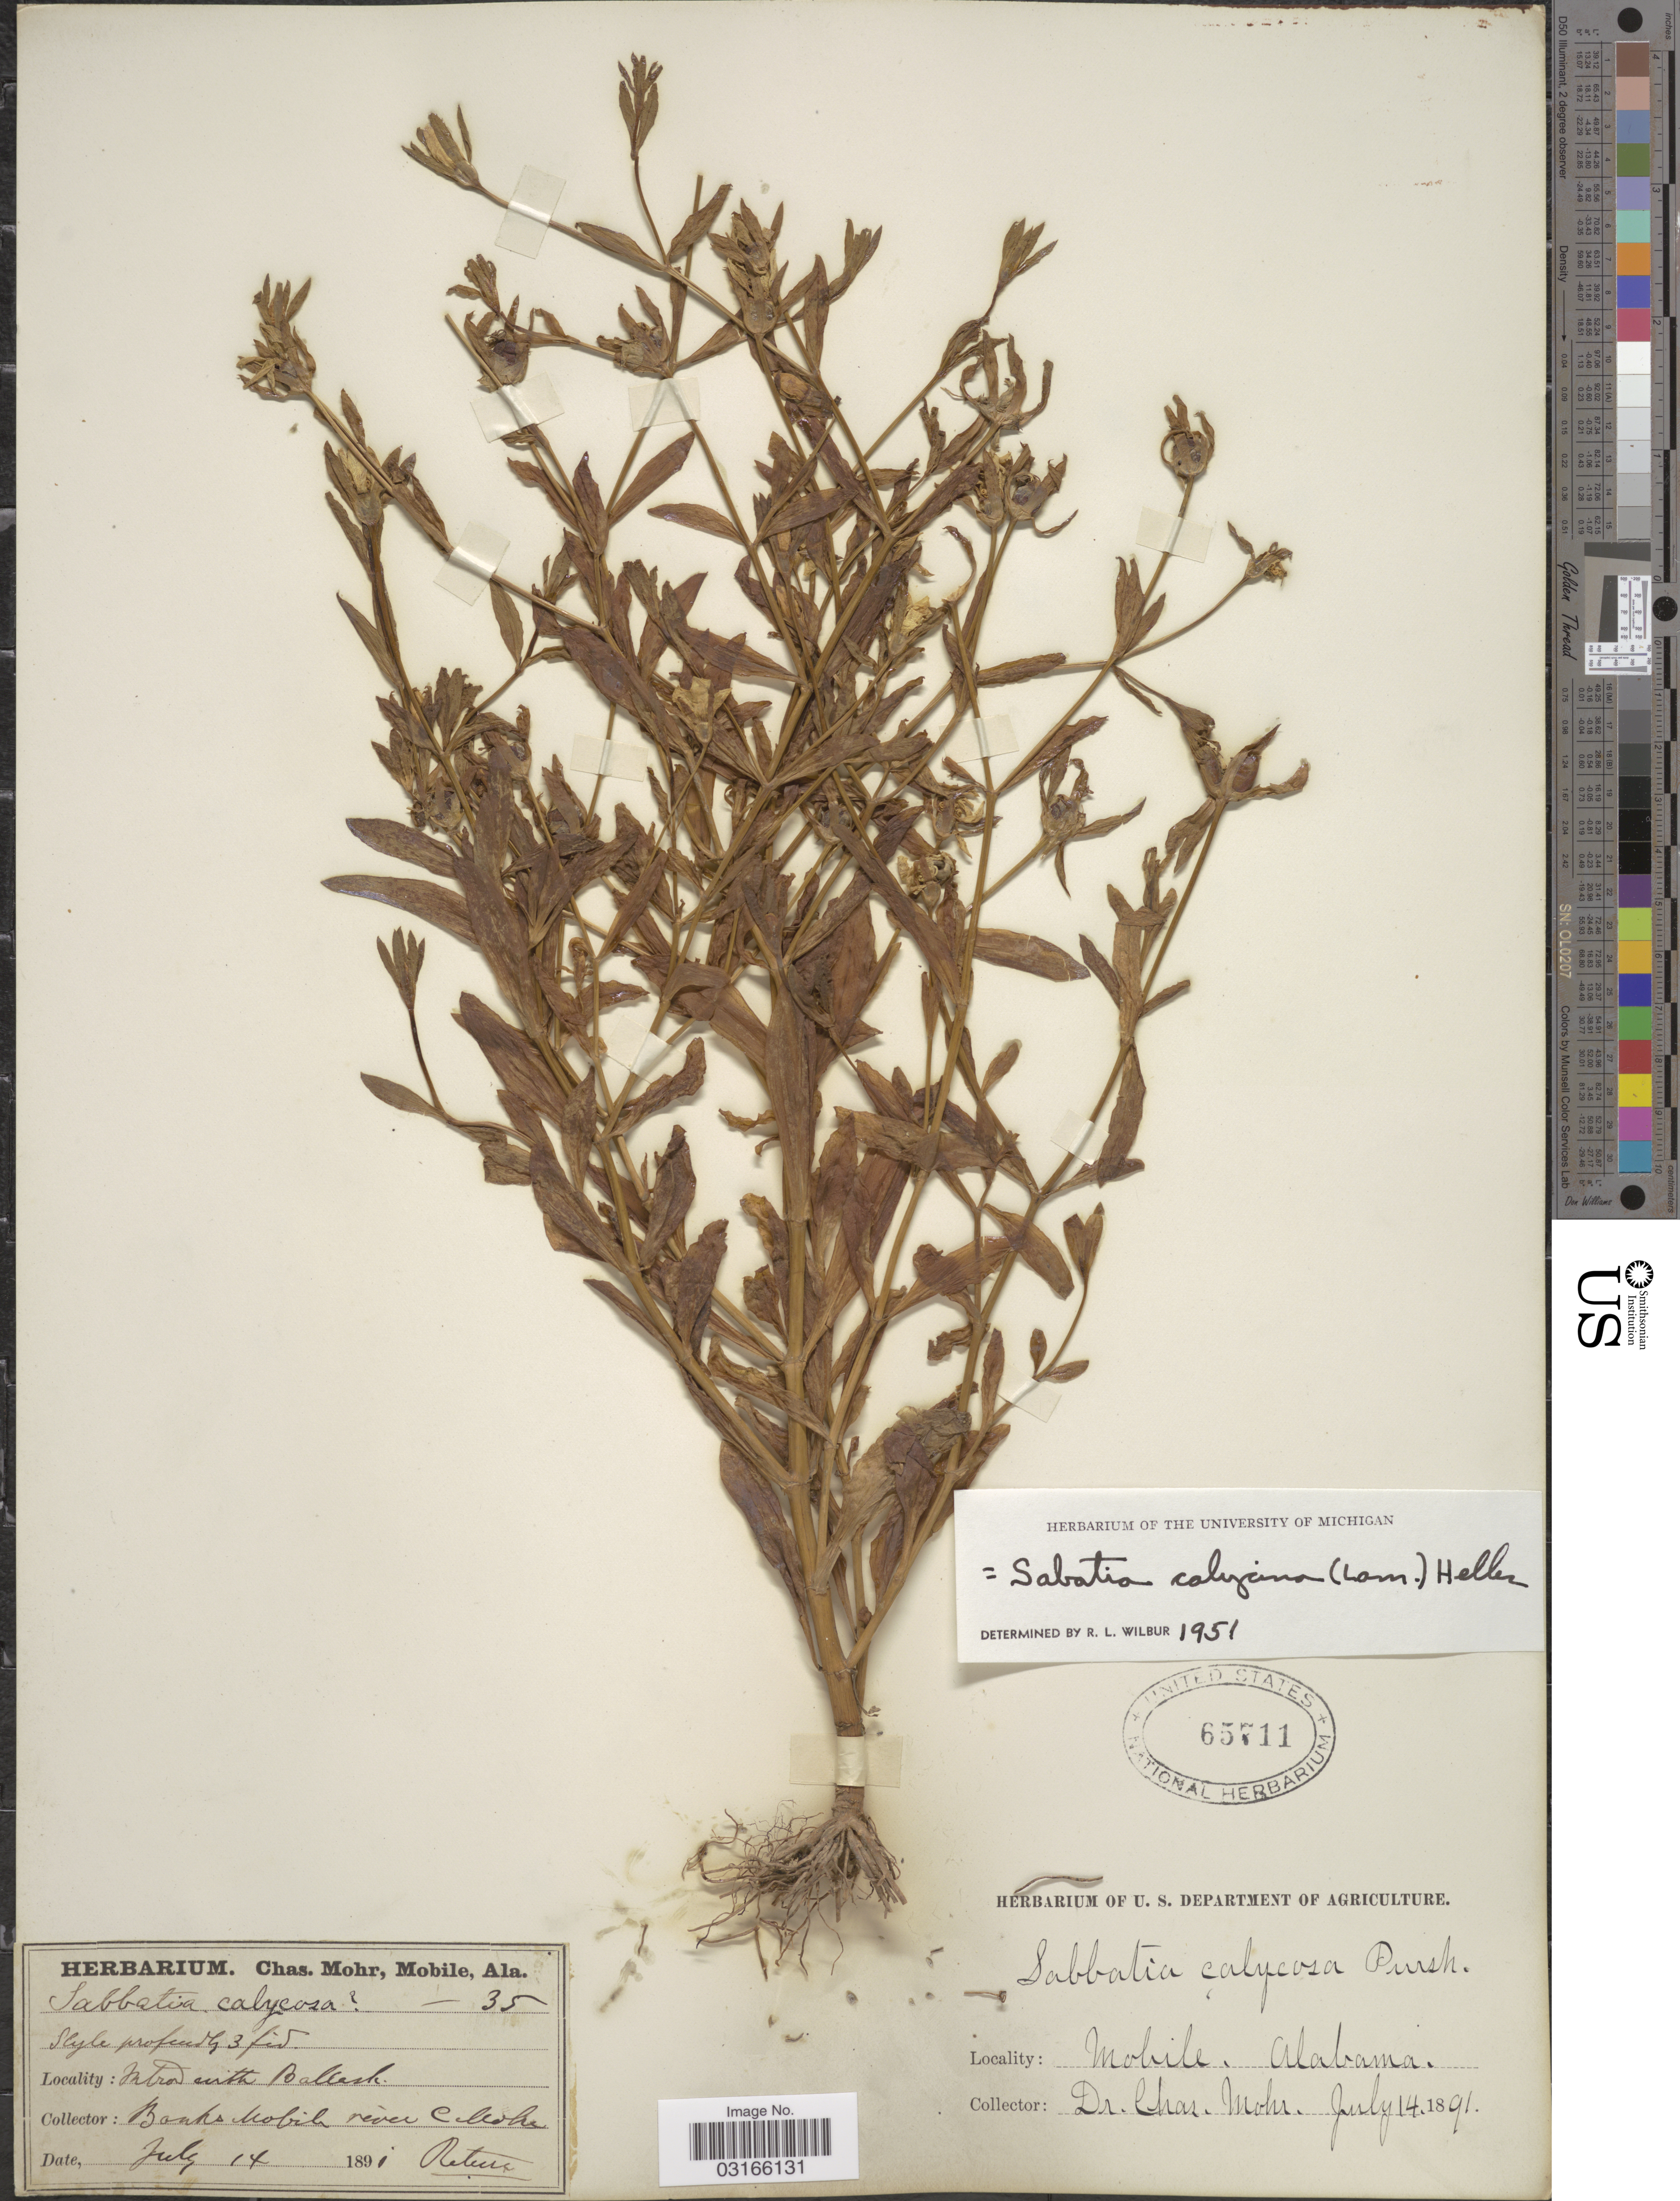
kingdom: Plantae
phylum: Tracheophyta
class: Magnoliopsida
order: Gentianales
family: Gentianaceae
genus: Sabatia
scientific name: Sabatia calycina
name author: (Lam.) A. Heller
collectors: Mohr, C. T. (herbarium)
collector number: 35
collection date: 1891-07-14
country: United States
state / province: Alabama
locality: Mobile. Banks Mobile river.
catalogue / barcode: US 65711